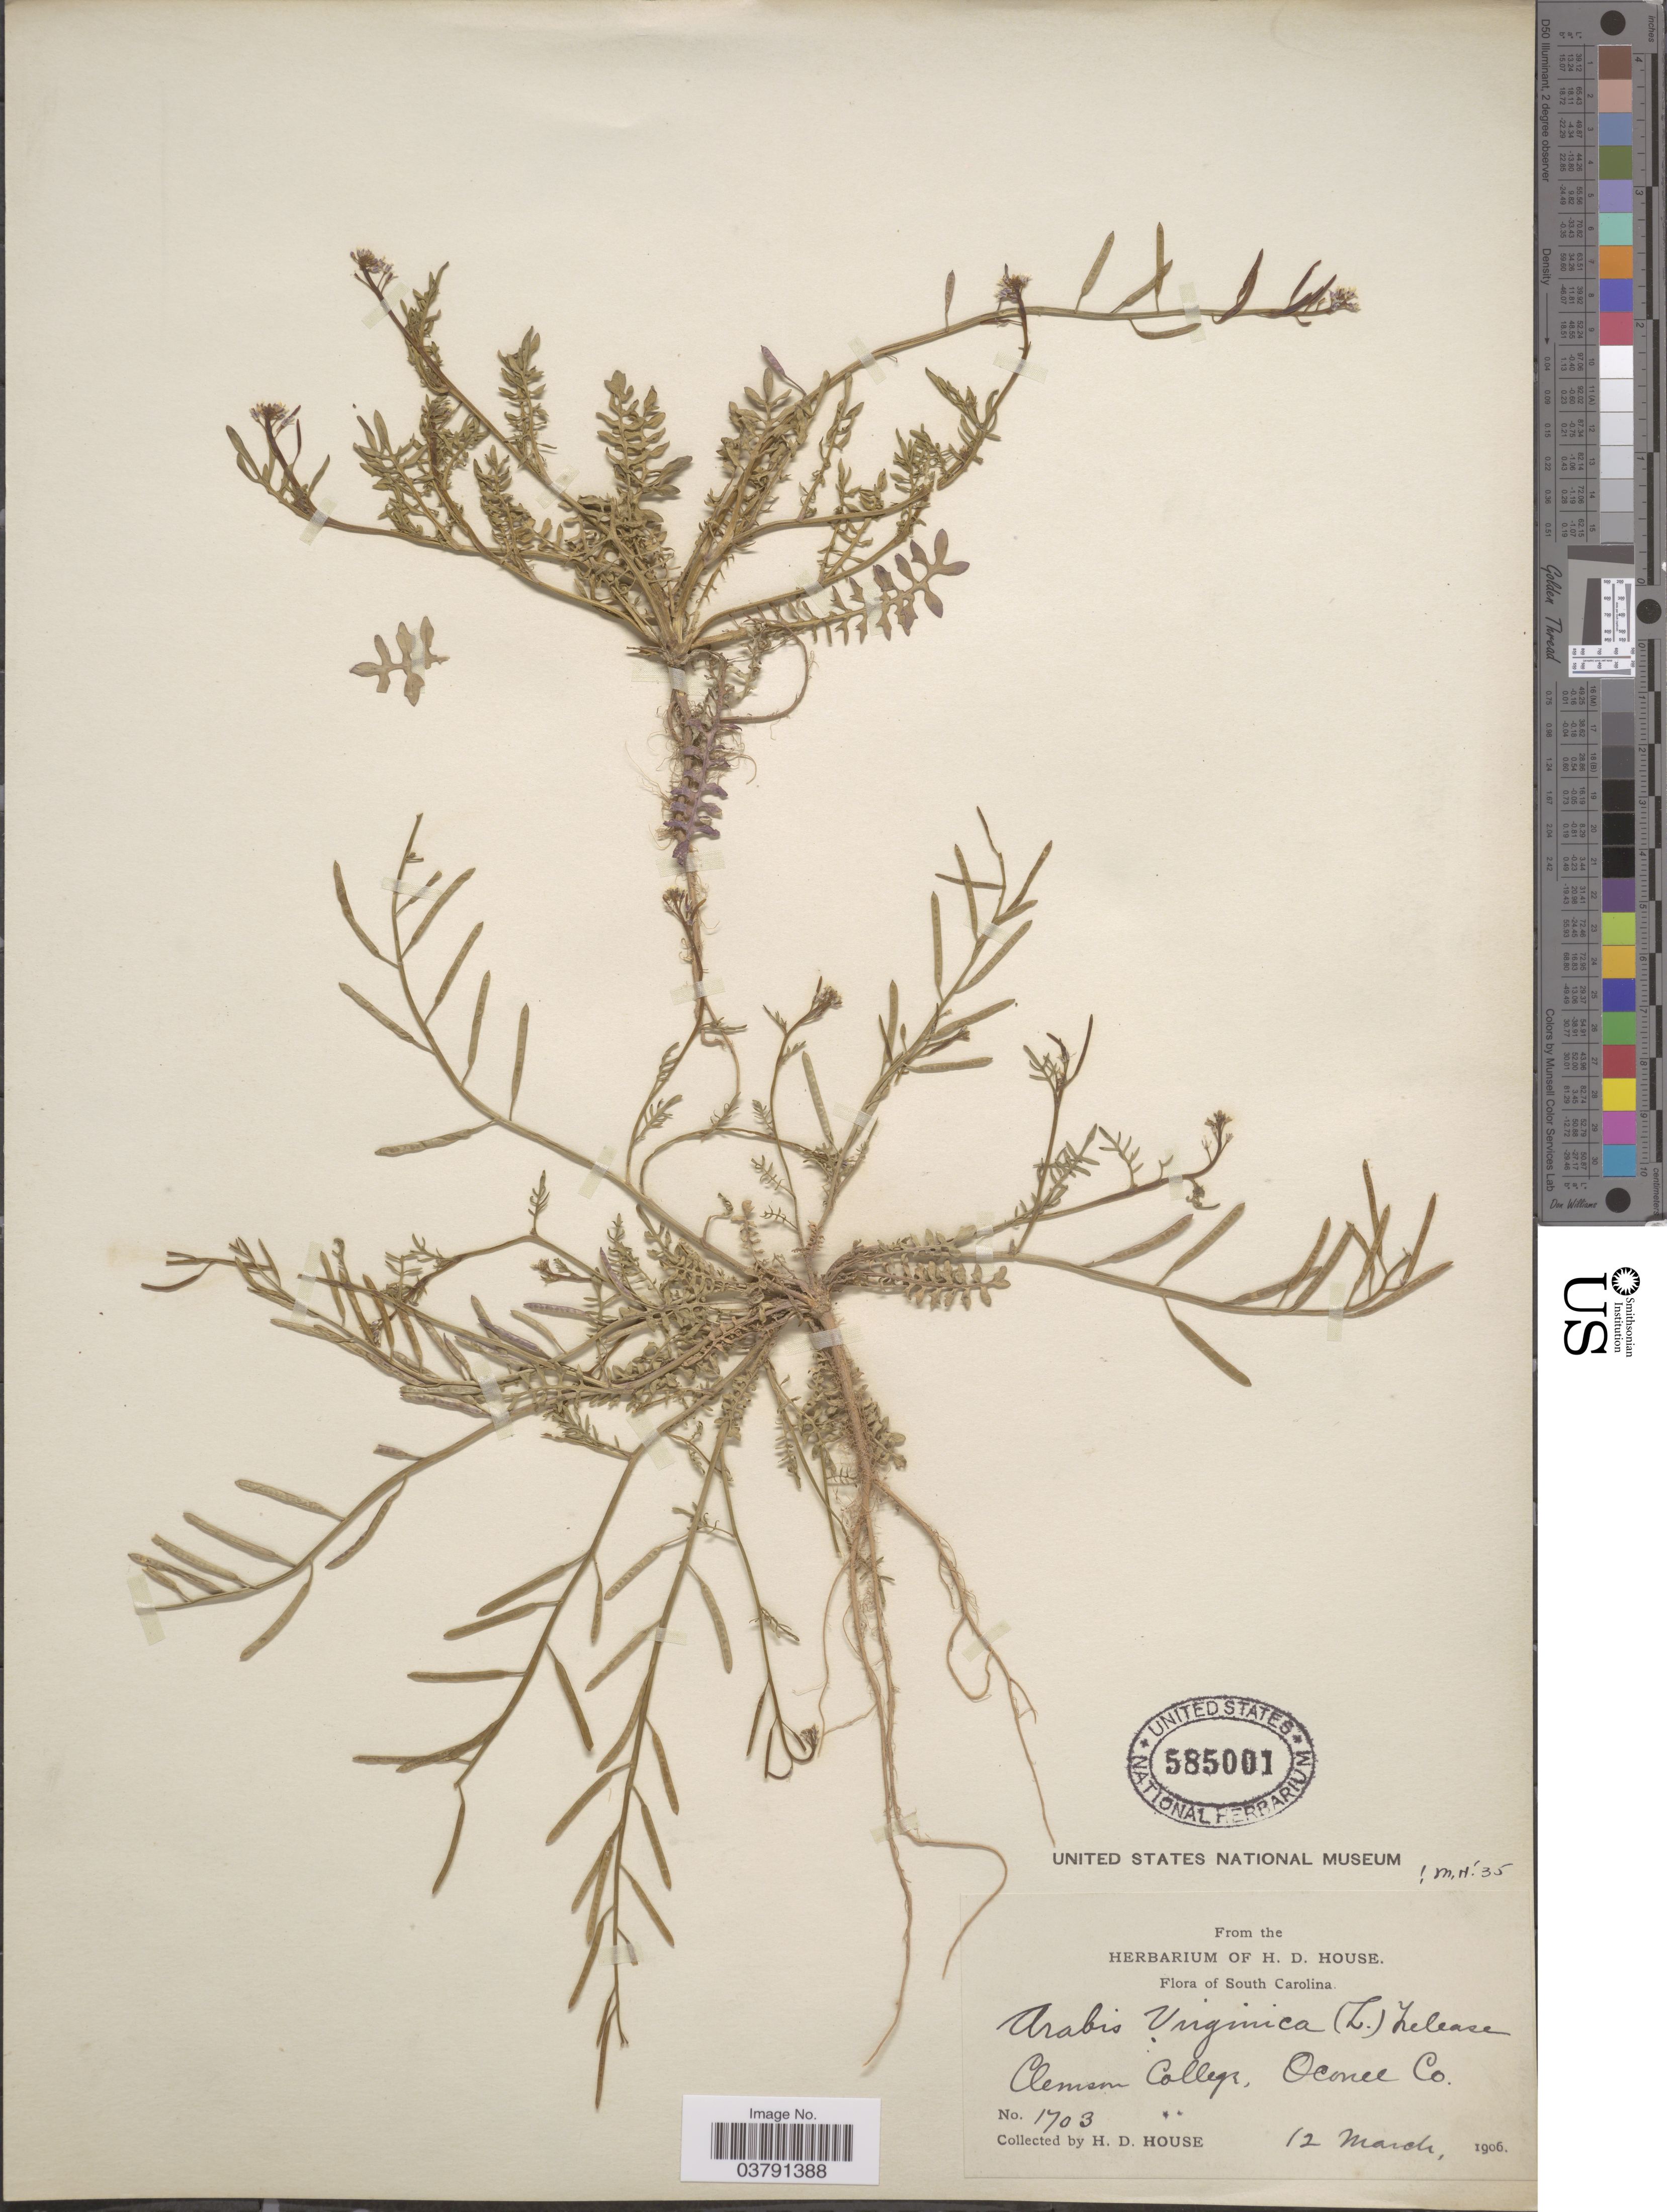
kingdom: Plantae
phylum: Tracheophyta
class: Magnoliopsida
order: Brassicales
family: Brassicaceae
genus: Planodes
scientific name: Planodes virginicum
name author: (L.) Greene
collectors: H. D. House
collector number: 1703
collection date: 1906-03-12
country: United States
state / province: South Carolina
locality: Clemson College, Oconee Co.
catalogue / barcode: US 585001